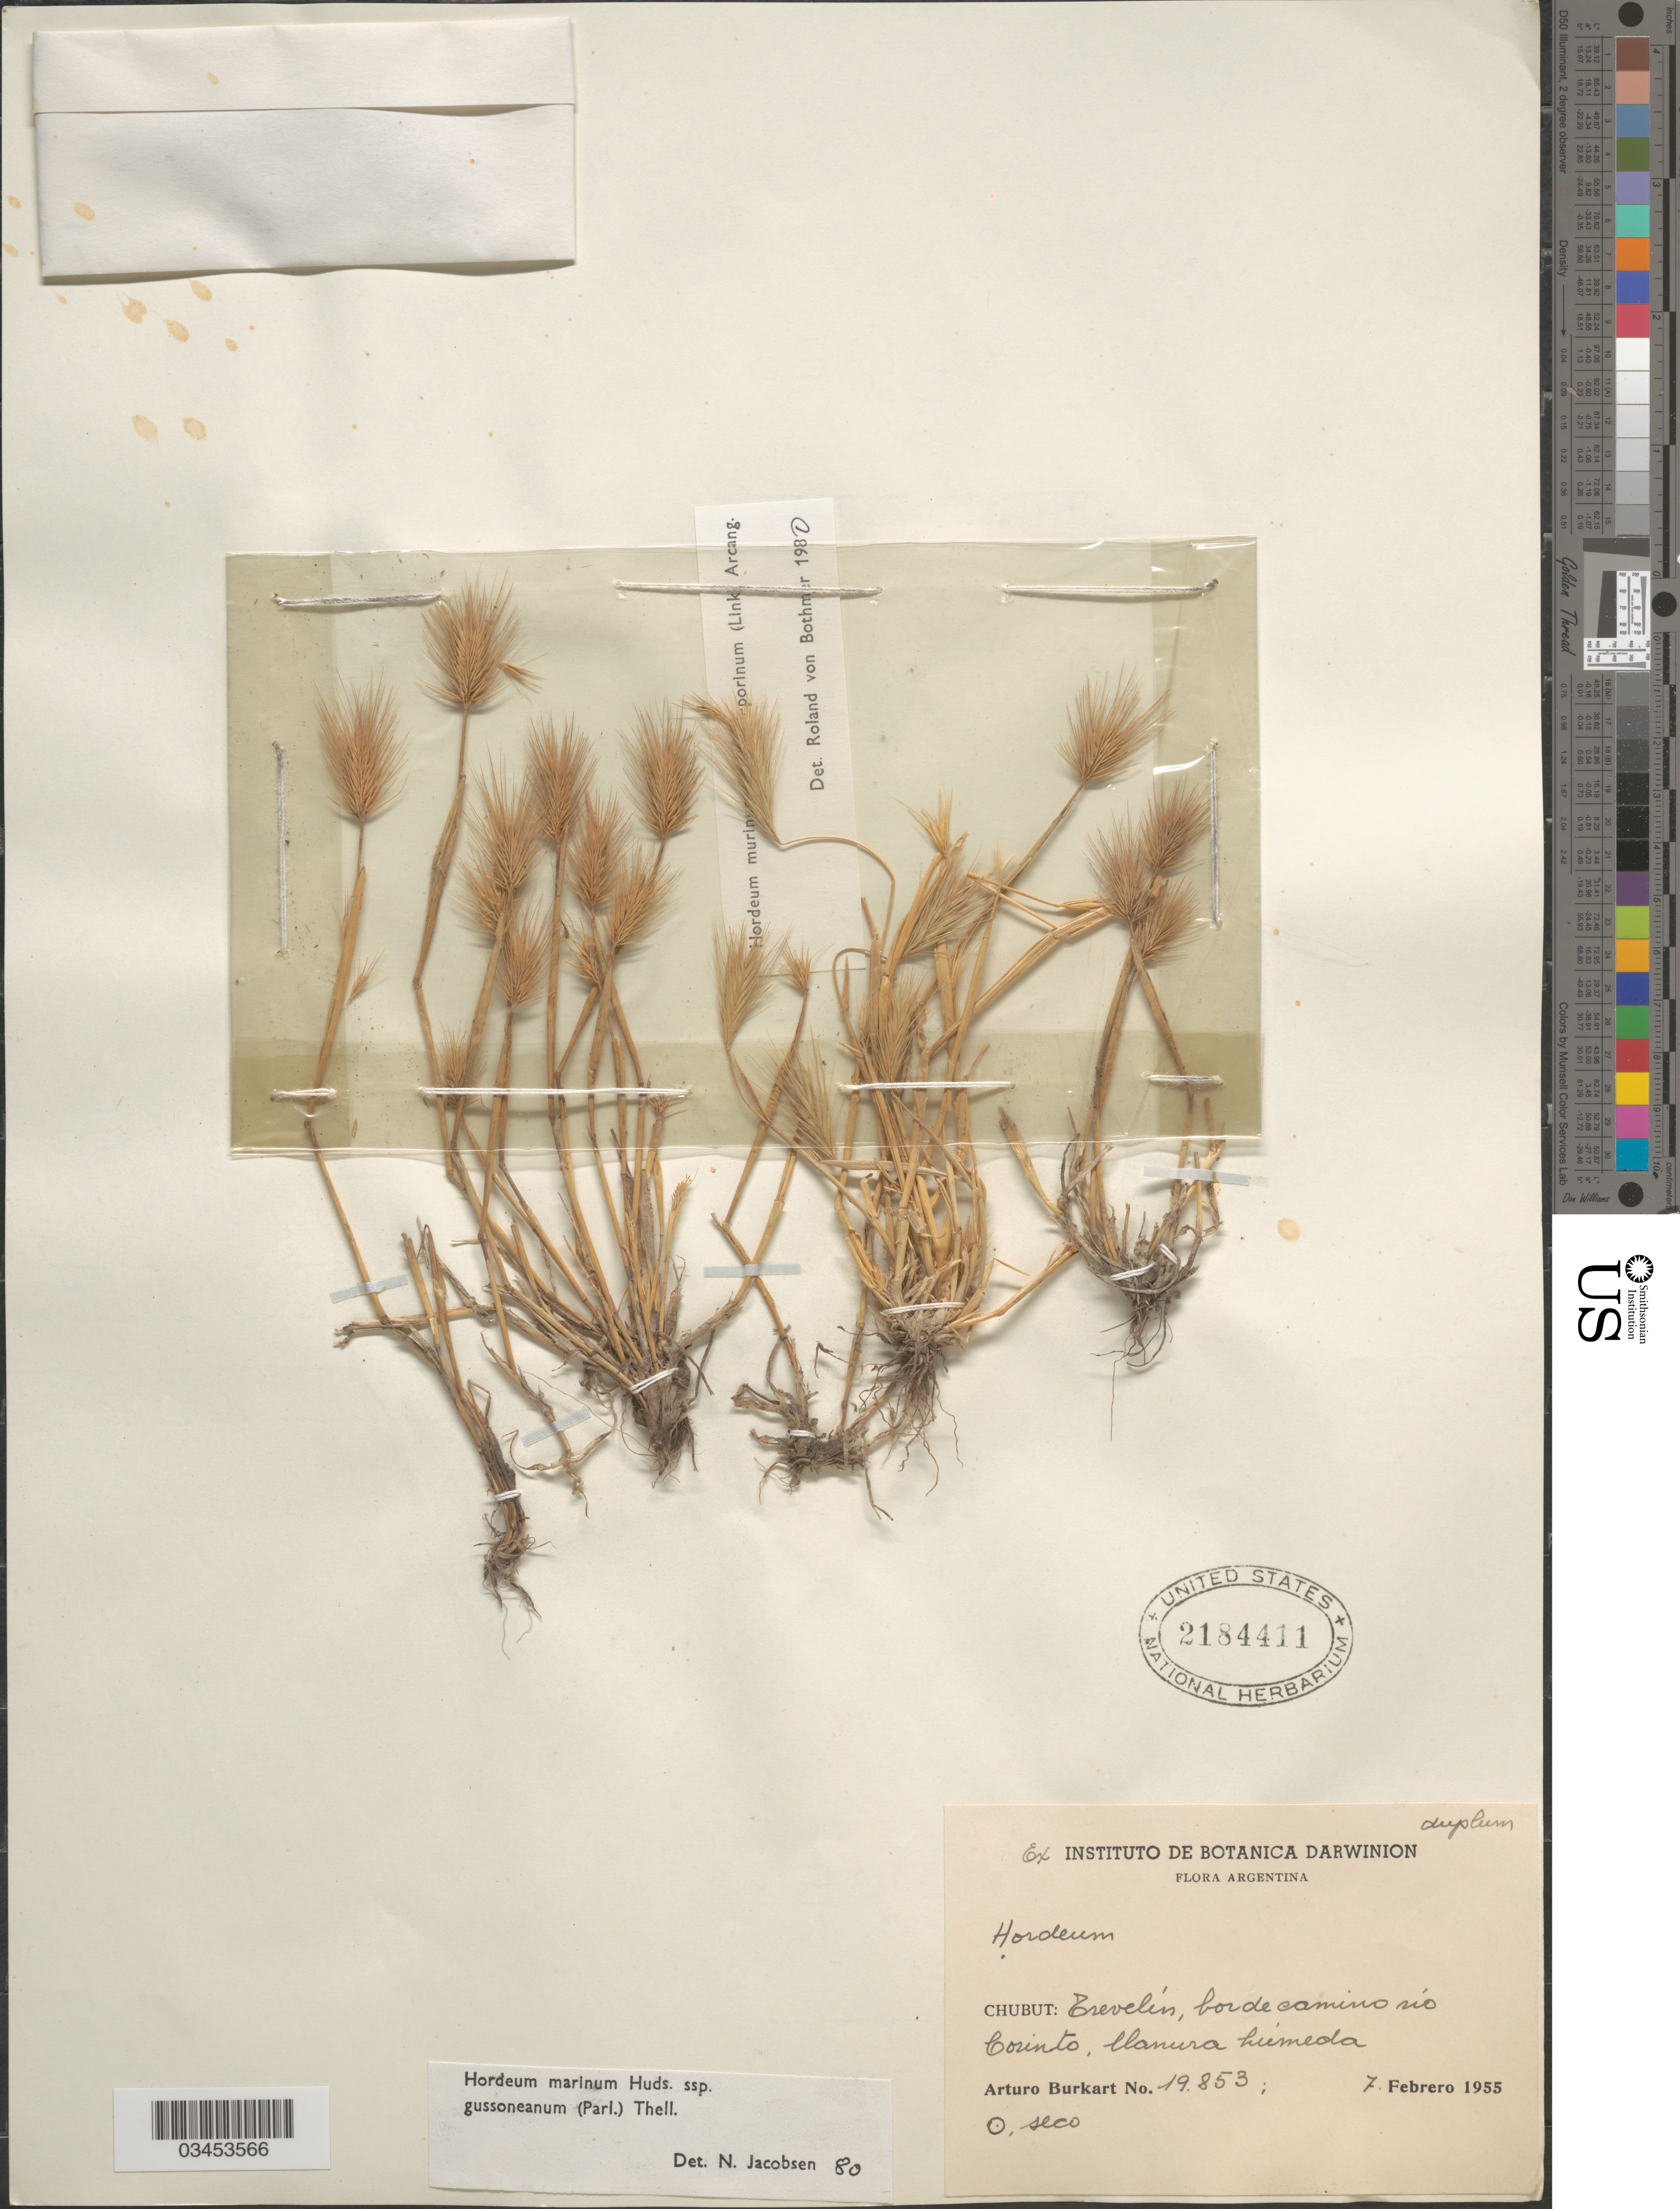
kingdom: Plantae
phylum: Tracheophyta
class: Liliopsida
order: Poales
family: Poaceae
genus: Hordeum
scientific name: Hordeum marinum subsp. gussoneanum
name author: (Parl.) Thell.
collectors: A. E. Burkart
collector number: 19853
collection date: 1955-02-07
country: Argentina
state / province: Chubut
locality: Brevelín, borde camino río Corinto, Manura húmeda.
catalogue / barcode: US 2184411